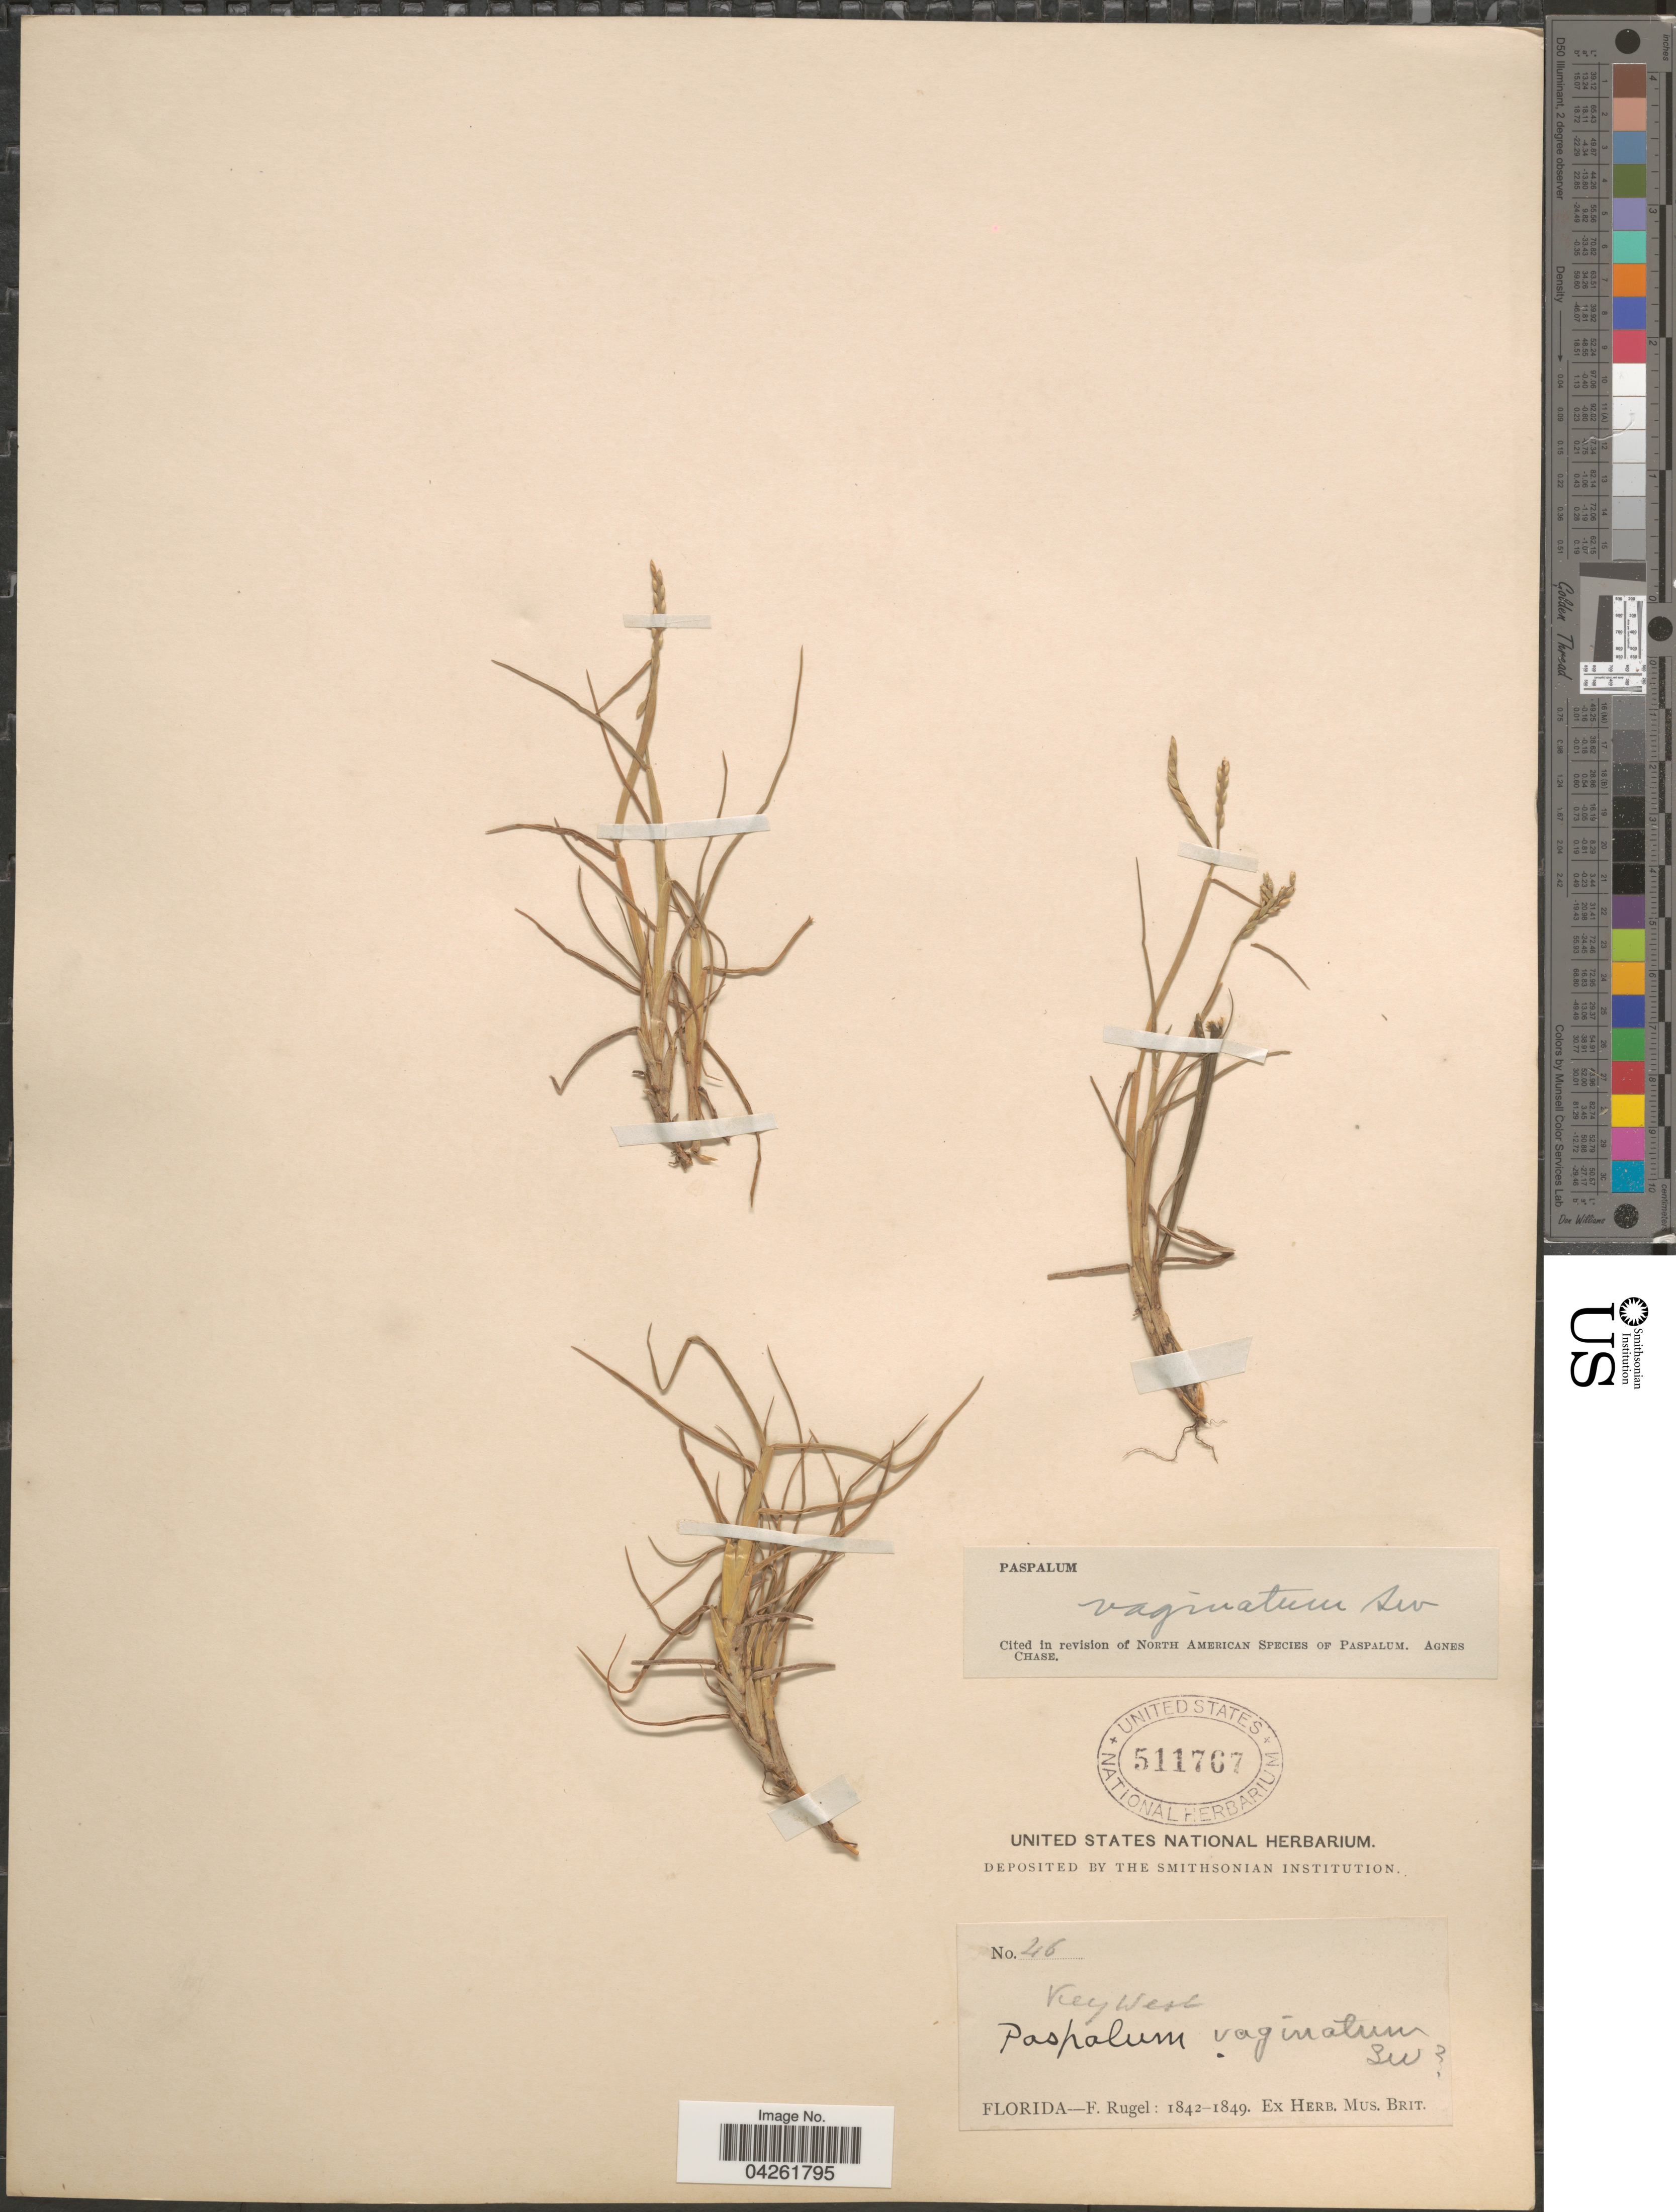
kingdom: Plantae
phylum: Tracheophyta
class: Liliopsida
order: Poales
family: Poaceae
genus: Paspalum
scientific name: Paspalum distichum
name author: L.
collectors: F. Rugel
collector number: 46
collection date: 1842/1849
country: United States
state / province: Florida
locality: Key West.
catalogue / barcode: US 511767